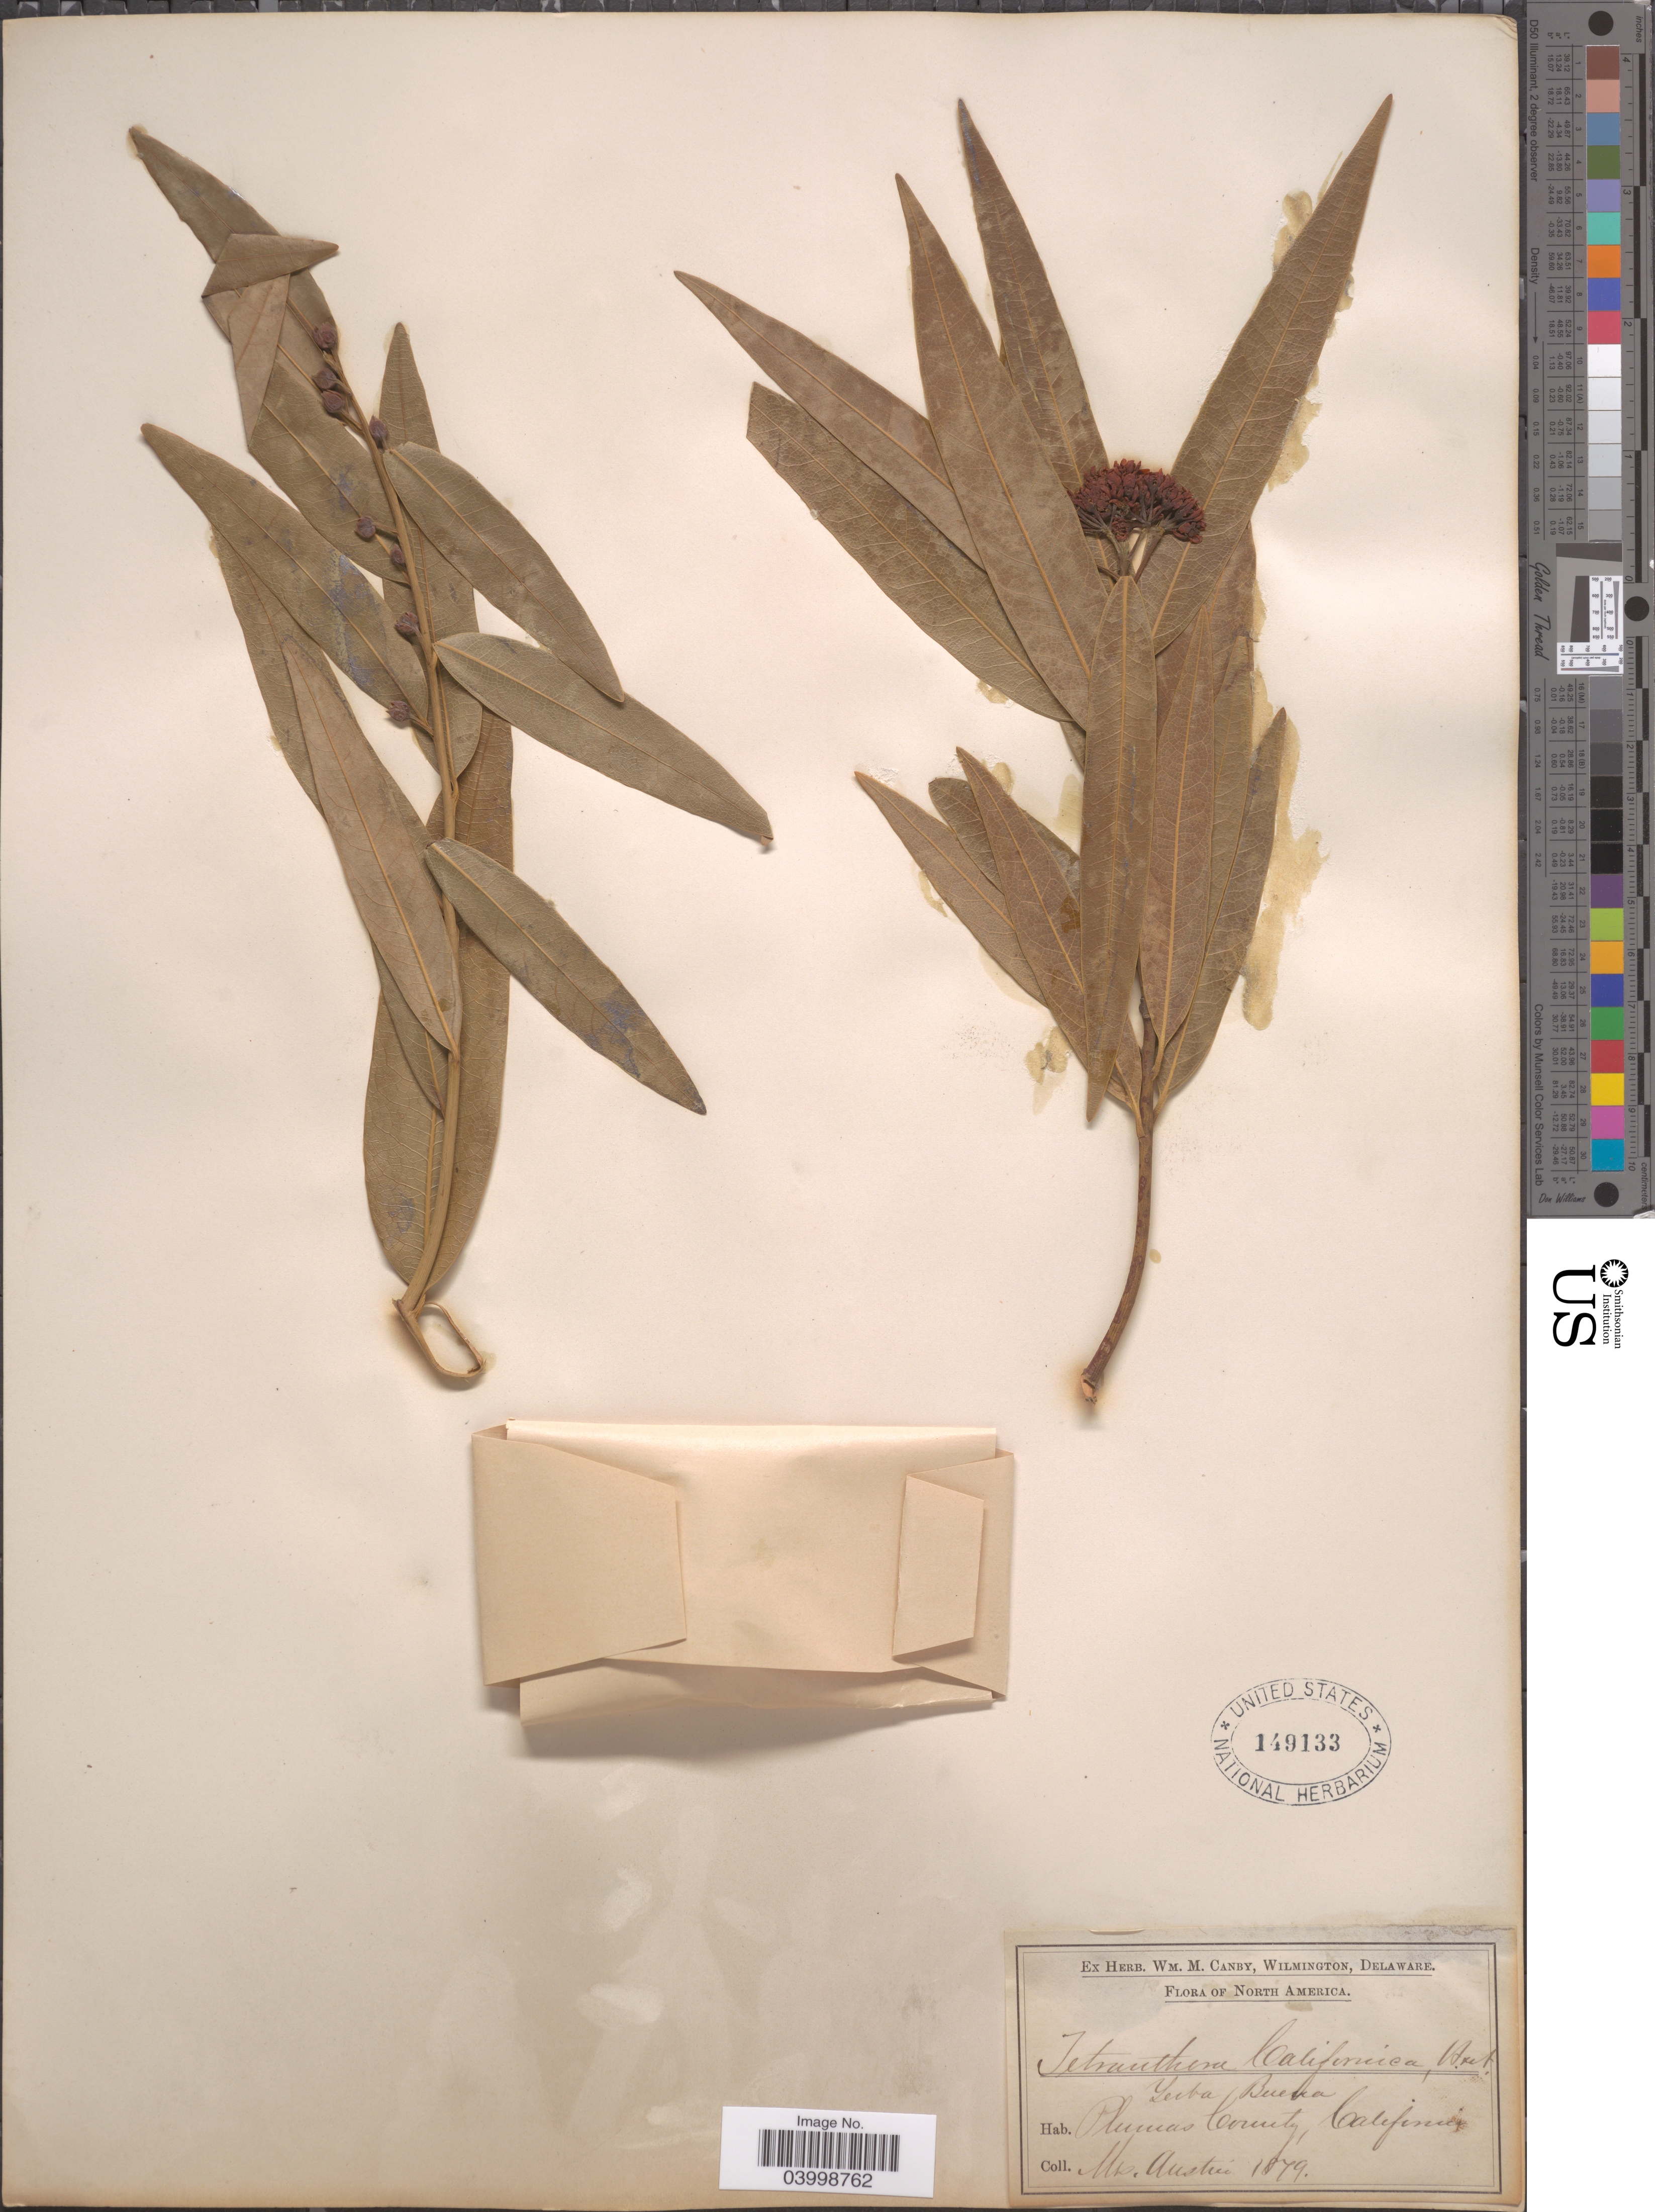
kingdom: Plantae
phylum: Tracheophyta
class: Magnoliopsida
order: Laurales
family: Lauraceae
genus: Umbellularia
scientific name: Umbellularia californica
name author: (Hook. & Arn.) Nutt.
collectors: Austin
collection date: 1879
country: United States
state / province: California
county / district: Plumas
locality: Plumas County.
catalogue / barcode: US 149133